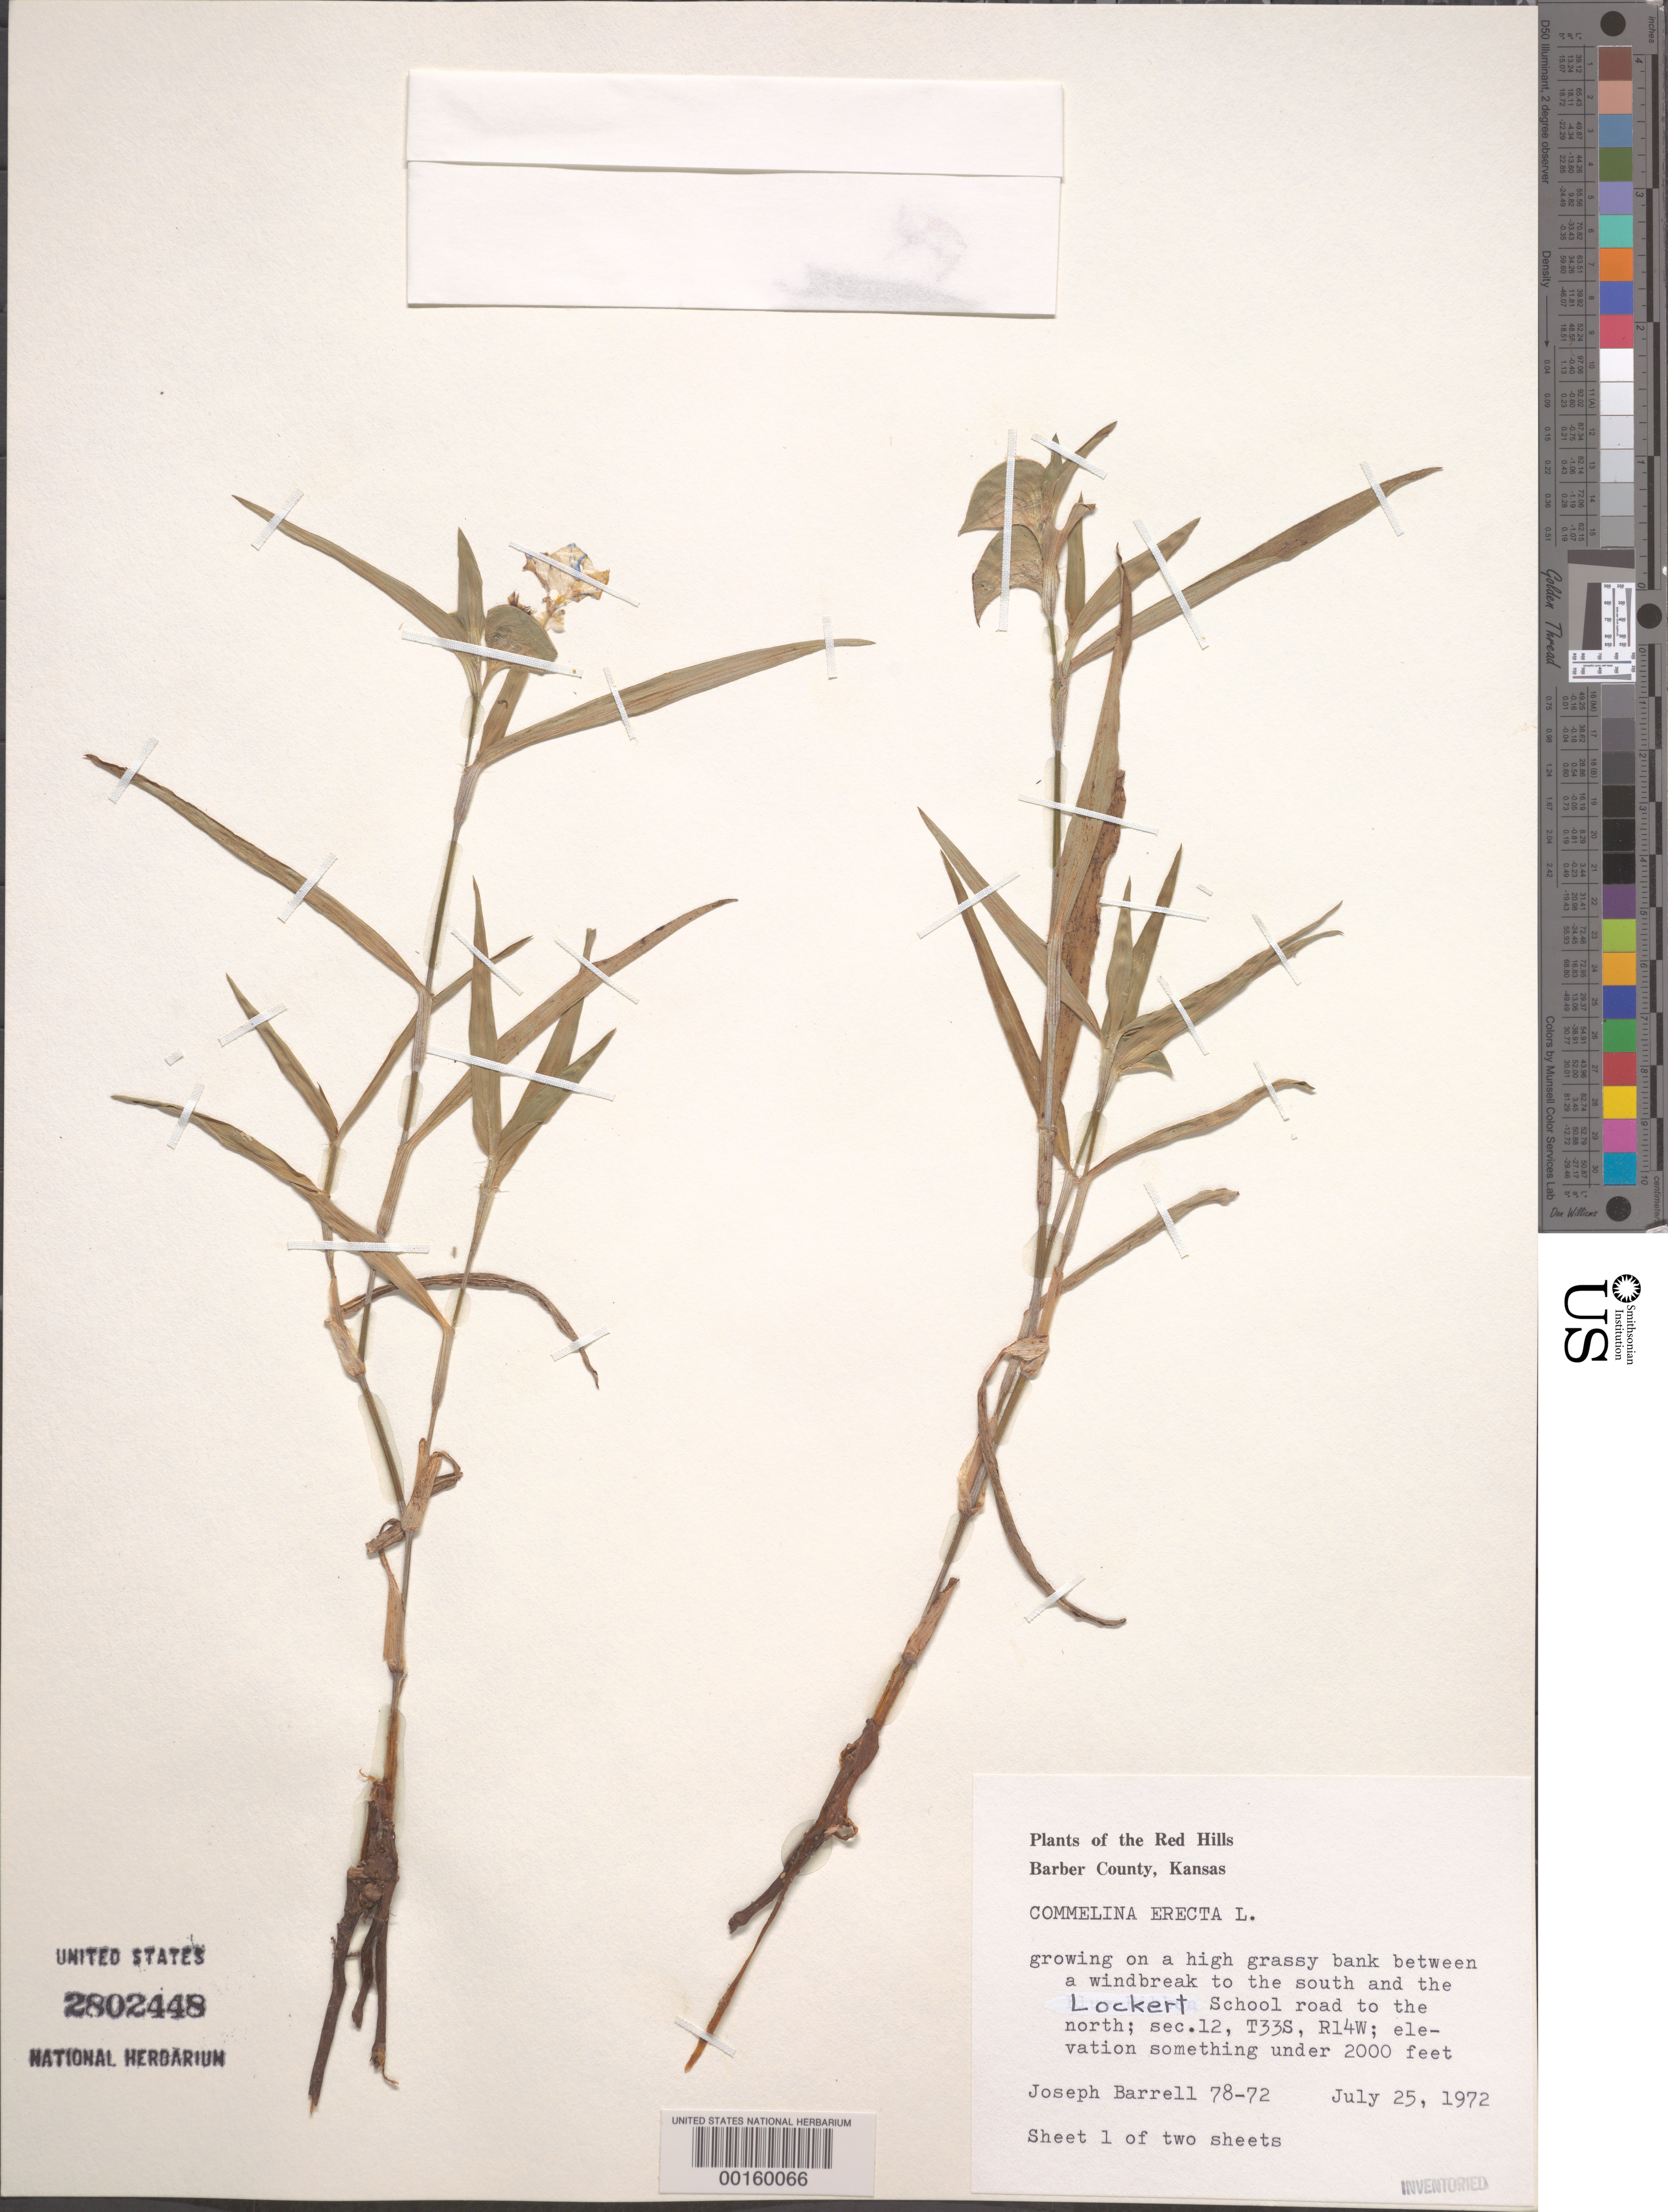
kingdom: Plantae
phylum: Tracheophyta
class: Liliopsida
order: Commelinales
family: Commelinaceae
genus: Commelina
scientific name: Commelina erecta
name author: L.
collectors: J. Barrell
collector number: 78-72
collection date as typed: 25 Jul 1972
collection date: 1972-07-25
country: United States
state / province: Kansas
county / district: Barber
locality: S of lockert school road sec. 12, t33s, r14w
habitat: High grassy bank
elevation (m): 610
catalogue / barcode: US 2802448